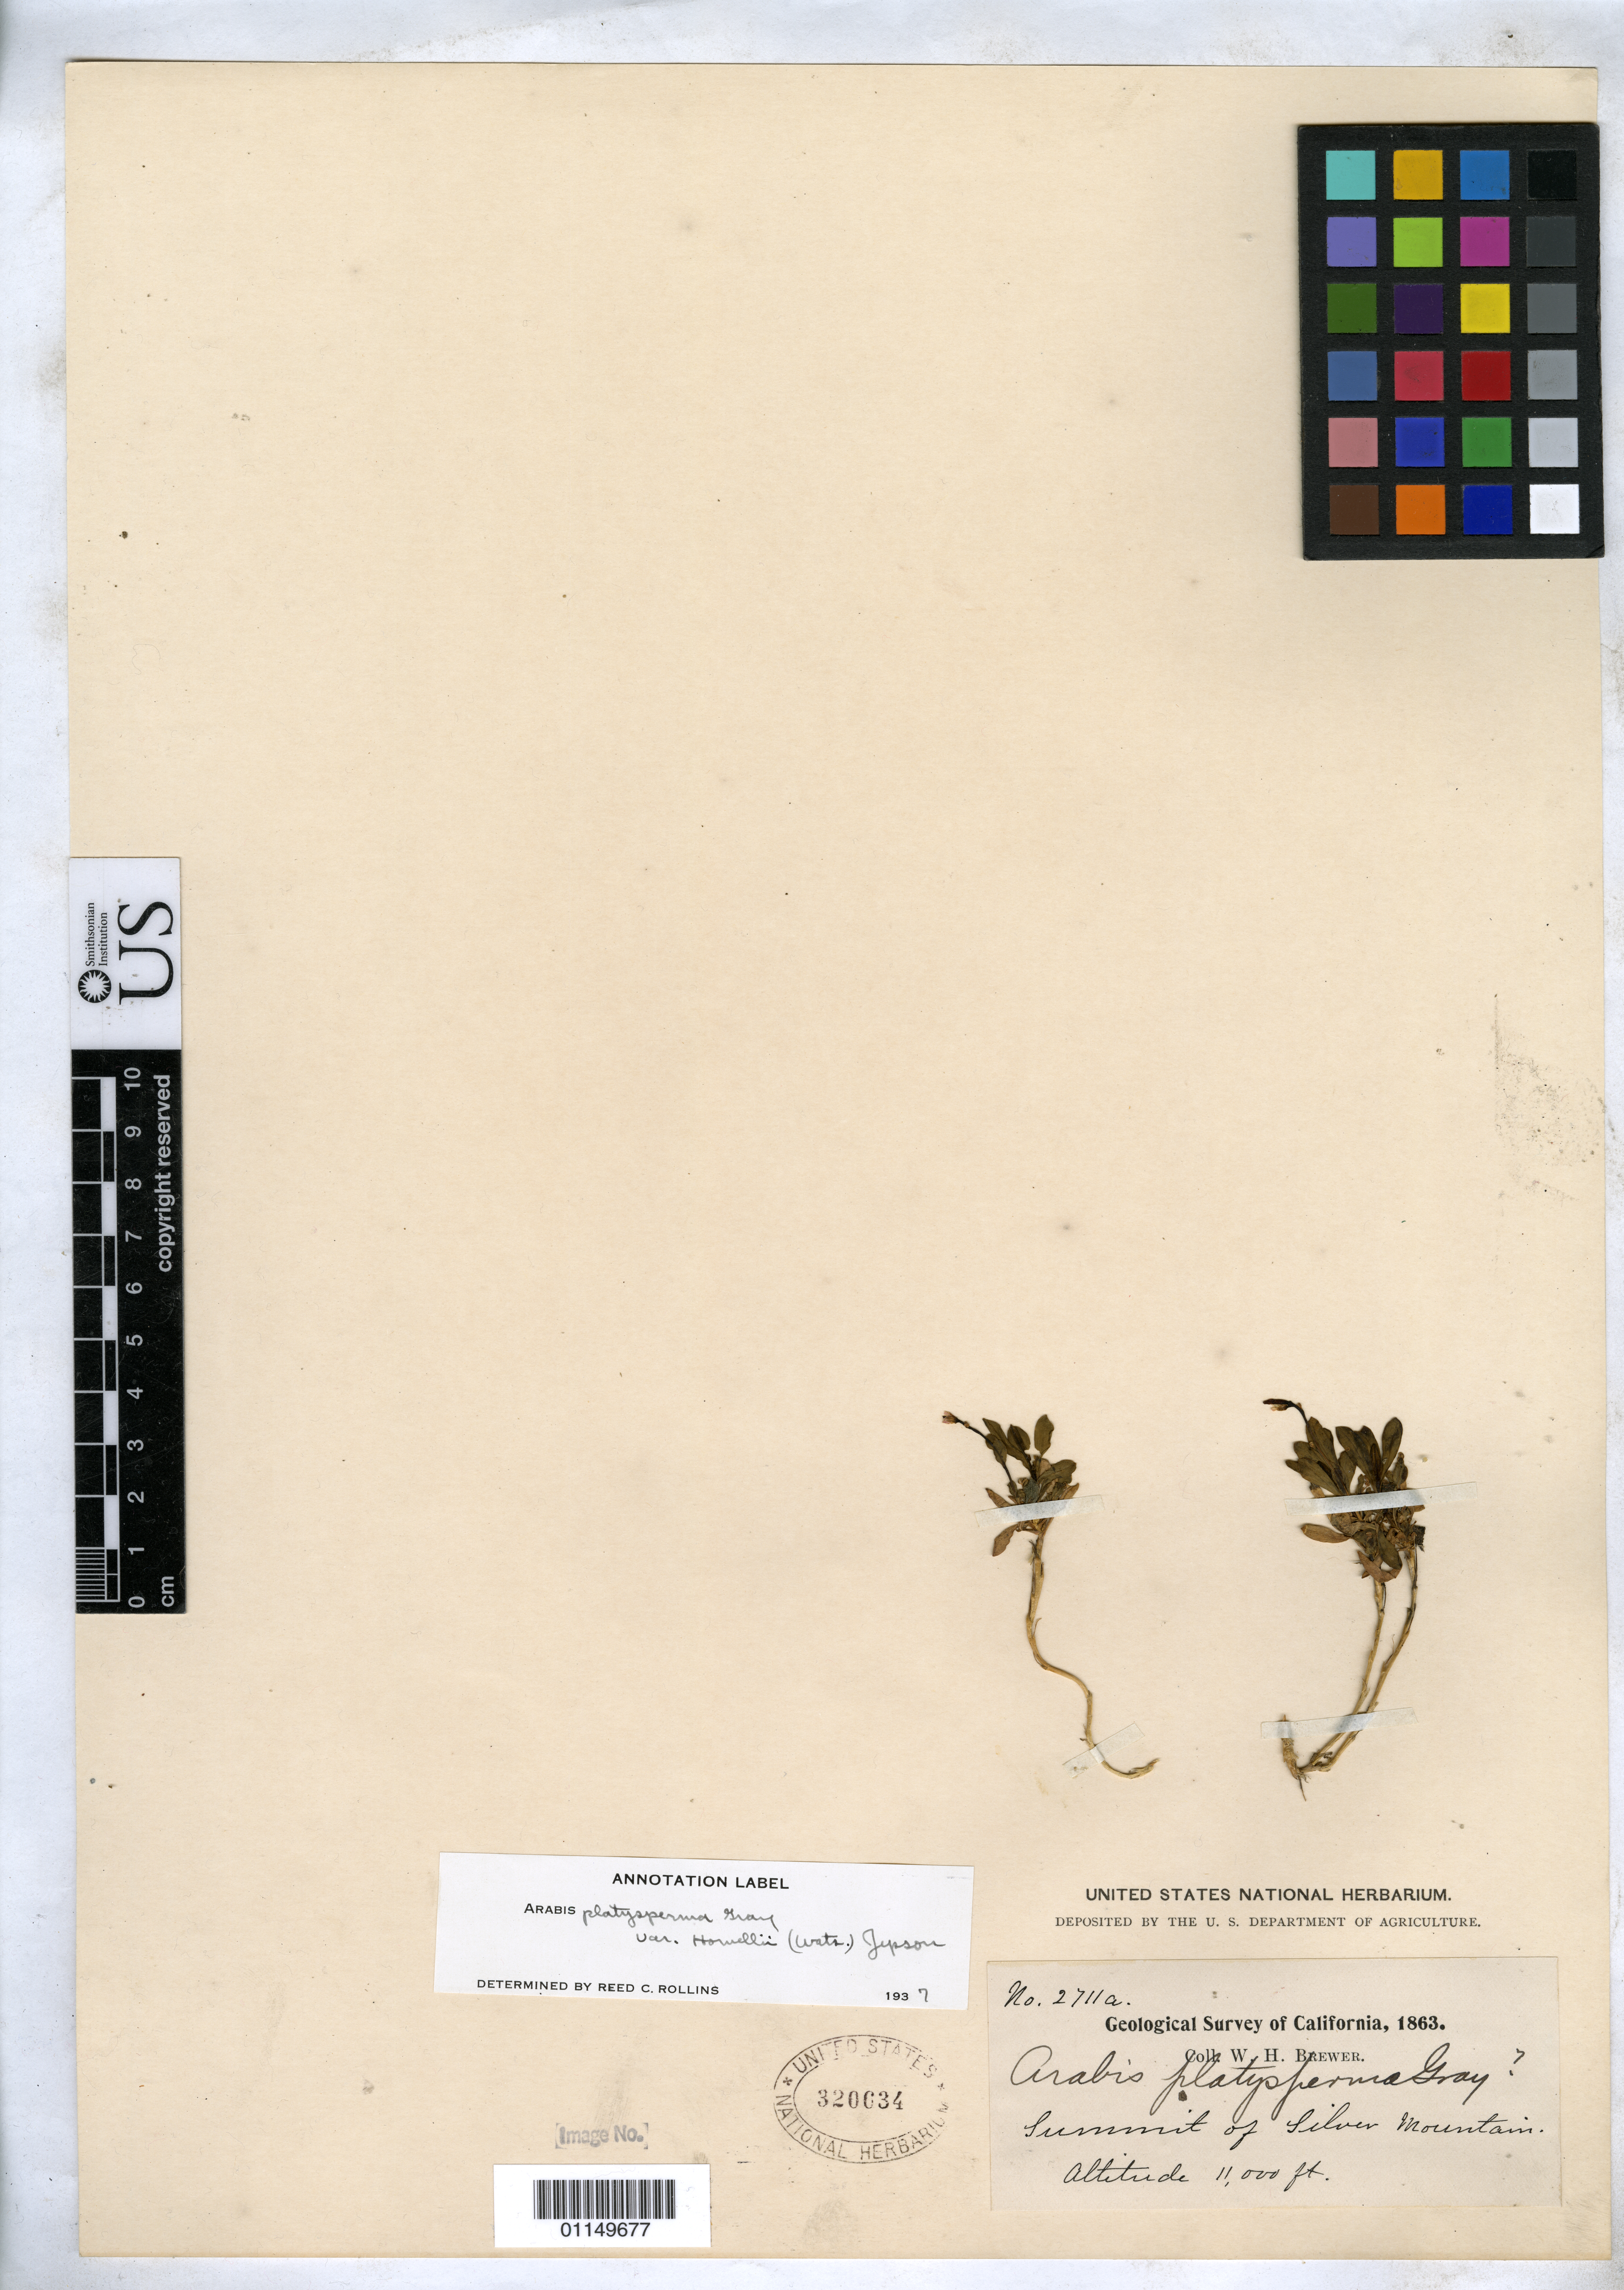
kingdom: Plantae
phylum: Tracheophyta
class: Magnoliopsida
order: Brassicales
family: Brassicaceae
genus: Arabis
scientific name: Arabis platysperma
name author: A. Gray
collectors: W. H. Brewer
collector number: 2711 a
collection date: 1863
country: United States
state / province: California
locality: Summit of Silver Mountain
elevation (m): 3353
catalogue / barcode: US 320634